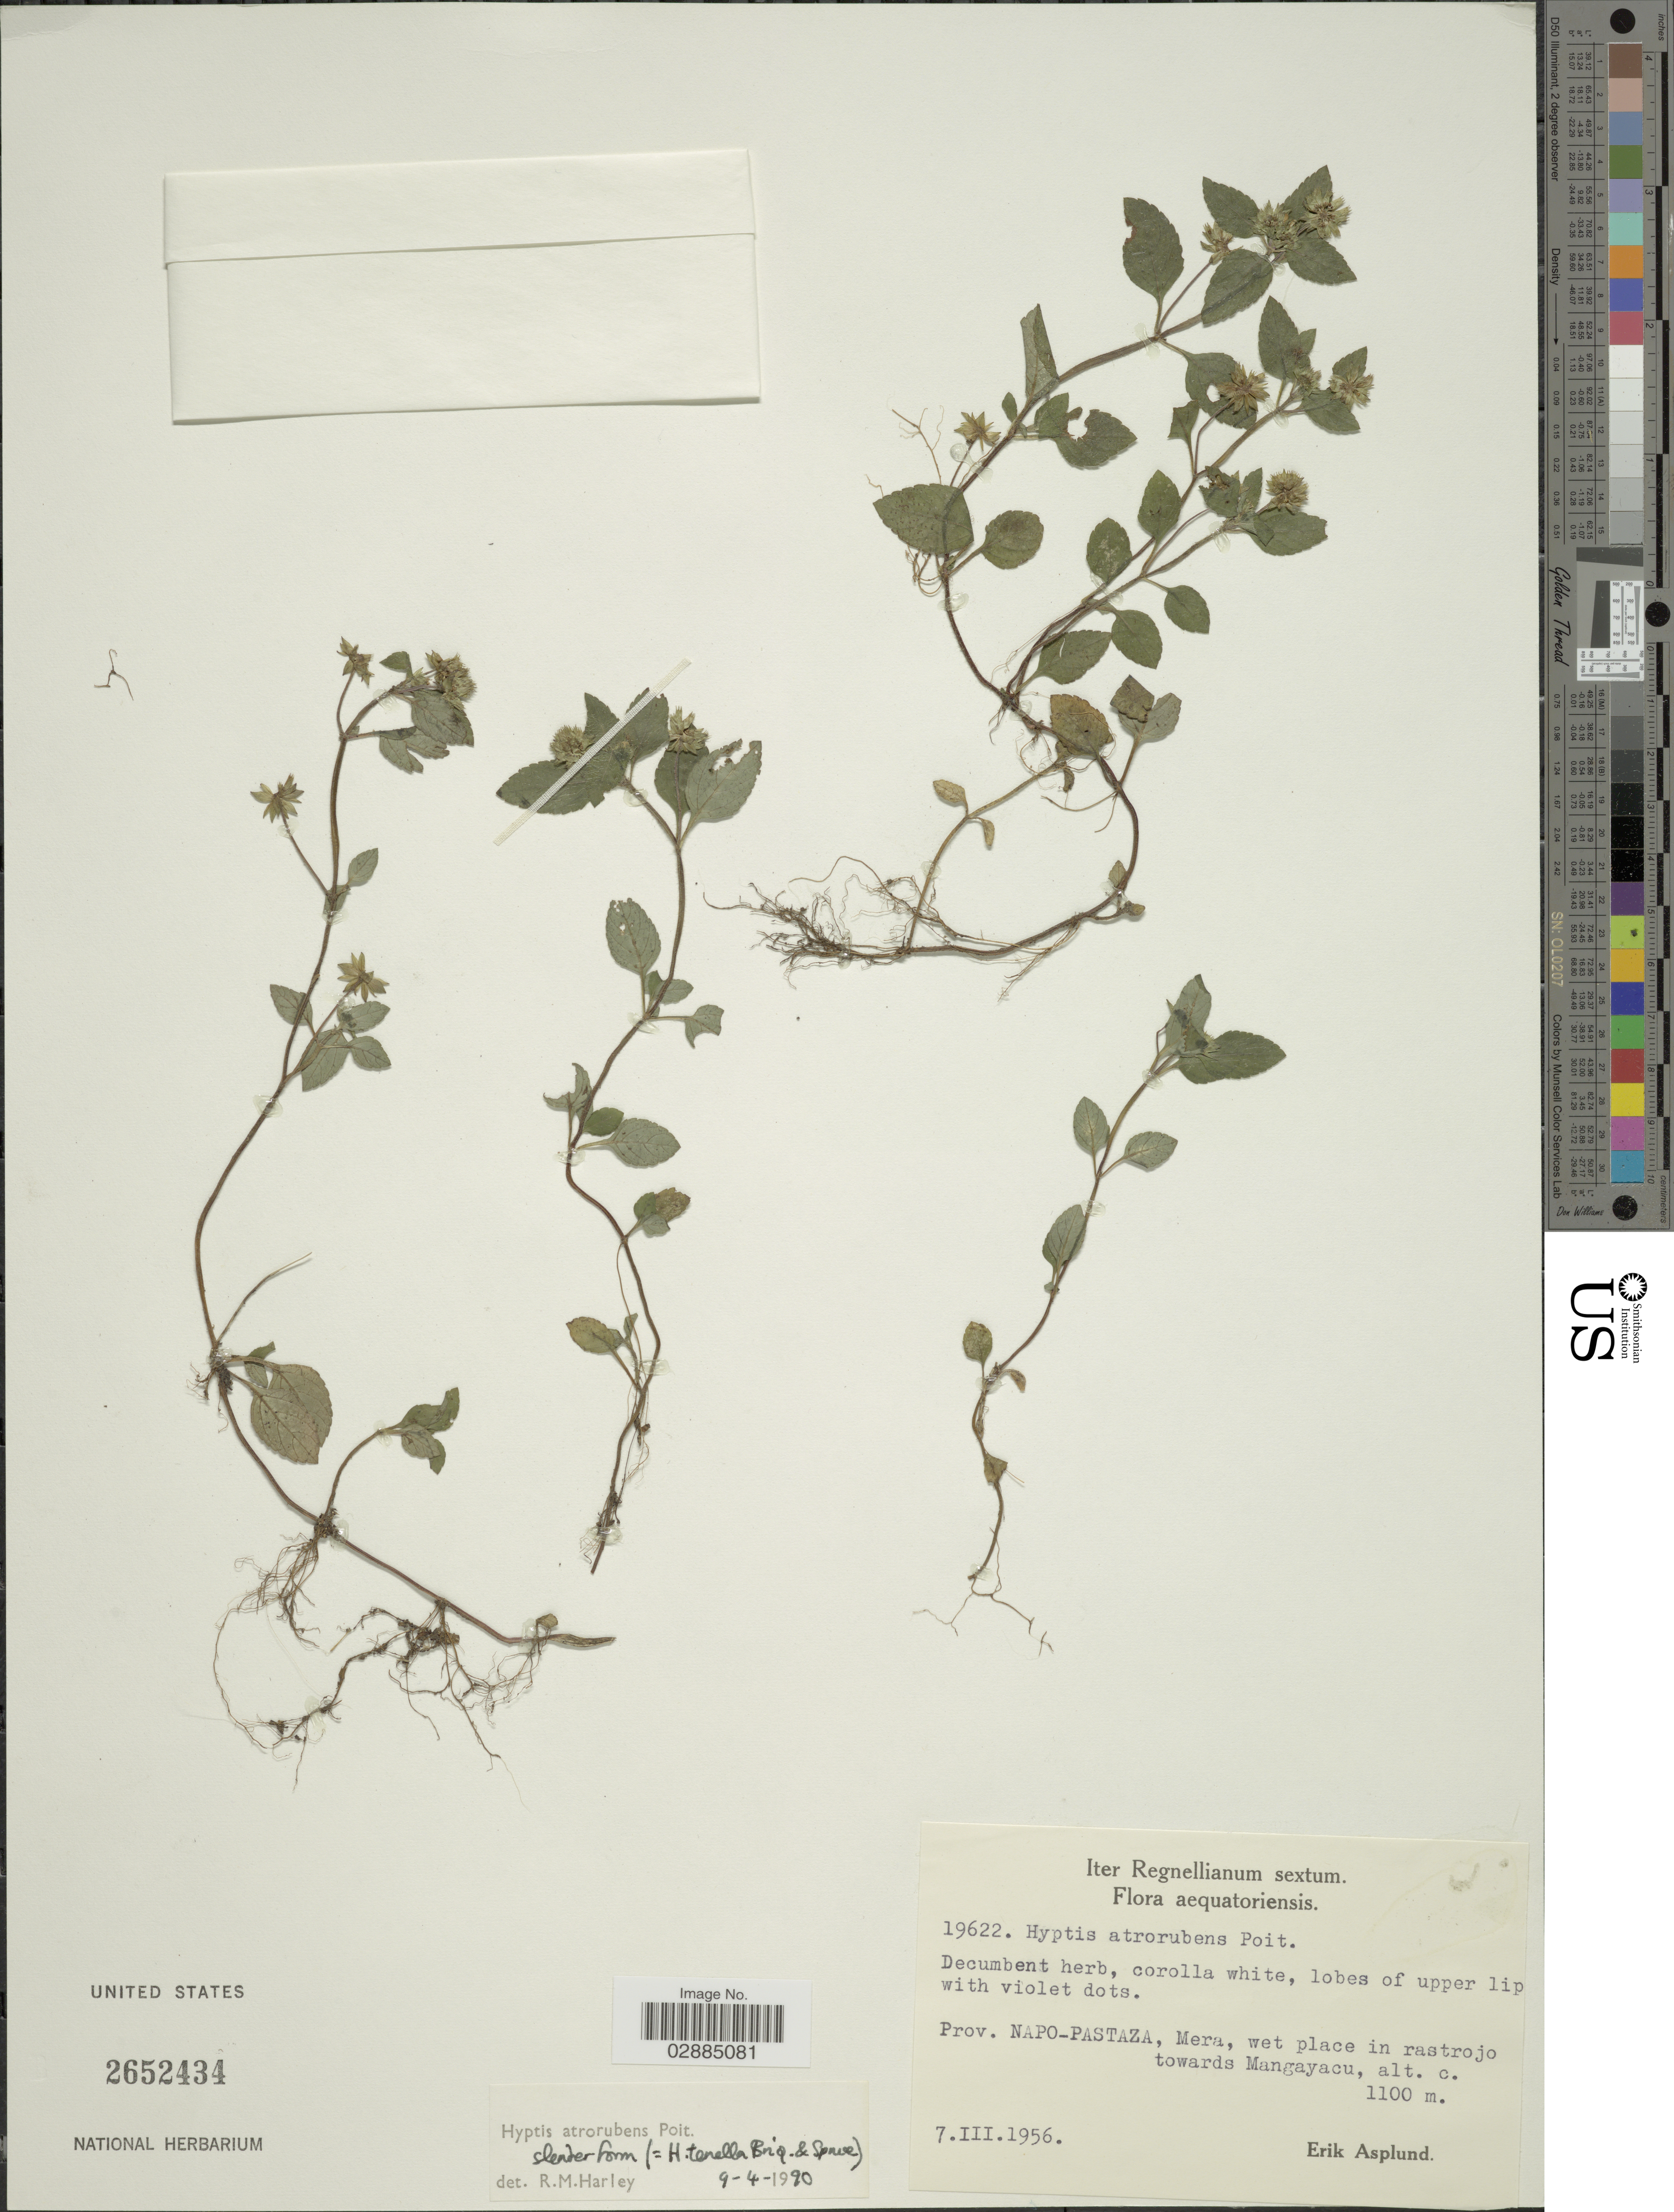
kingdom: Plantae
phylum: Tracheophyta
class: Magnoliopsida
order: Lamiales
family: Lamiaceae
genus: Hyptis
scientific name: Hyptis atrorubens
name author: Poit.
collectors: E. Asplund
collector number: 19622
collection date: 1956-03-07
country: Ecuador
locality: Prov. Napo-Pastaza, Mera, wet place in rastrojo towards Mangayacu.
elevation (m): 1100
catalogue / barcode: US 2652434